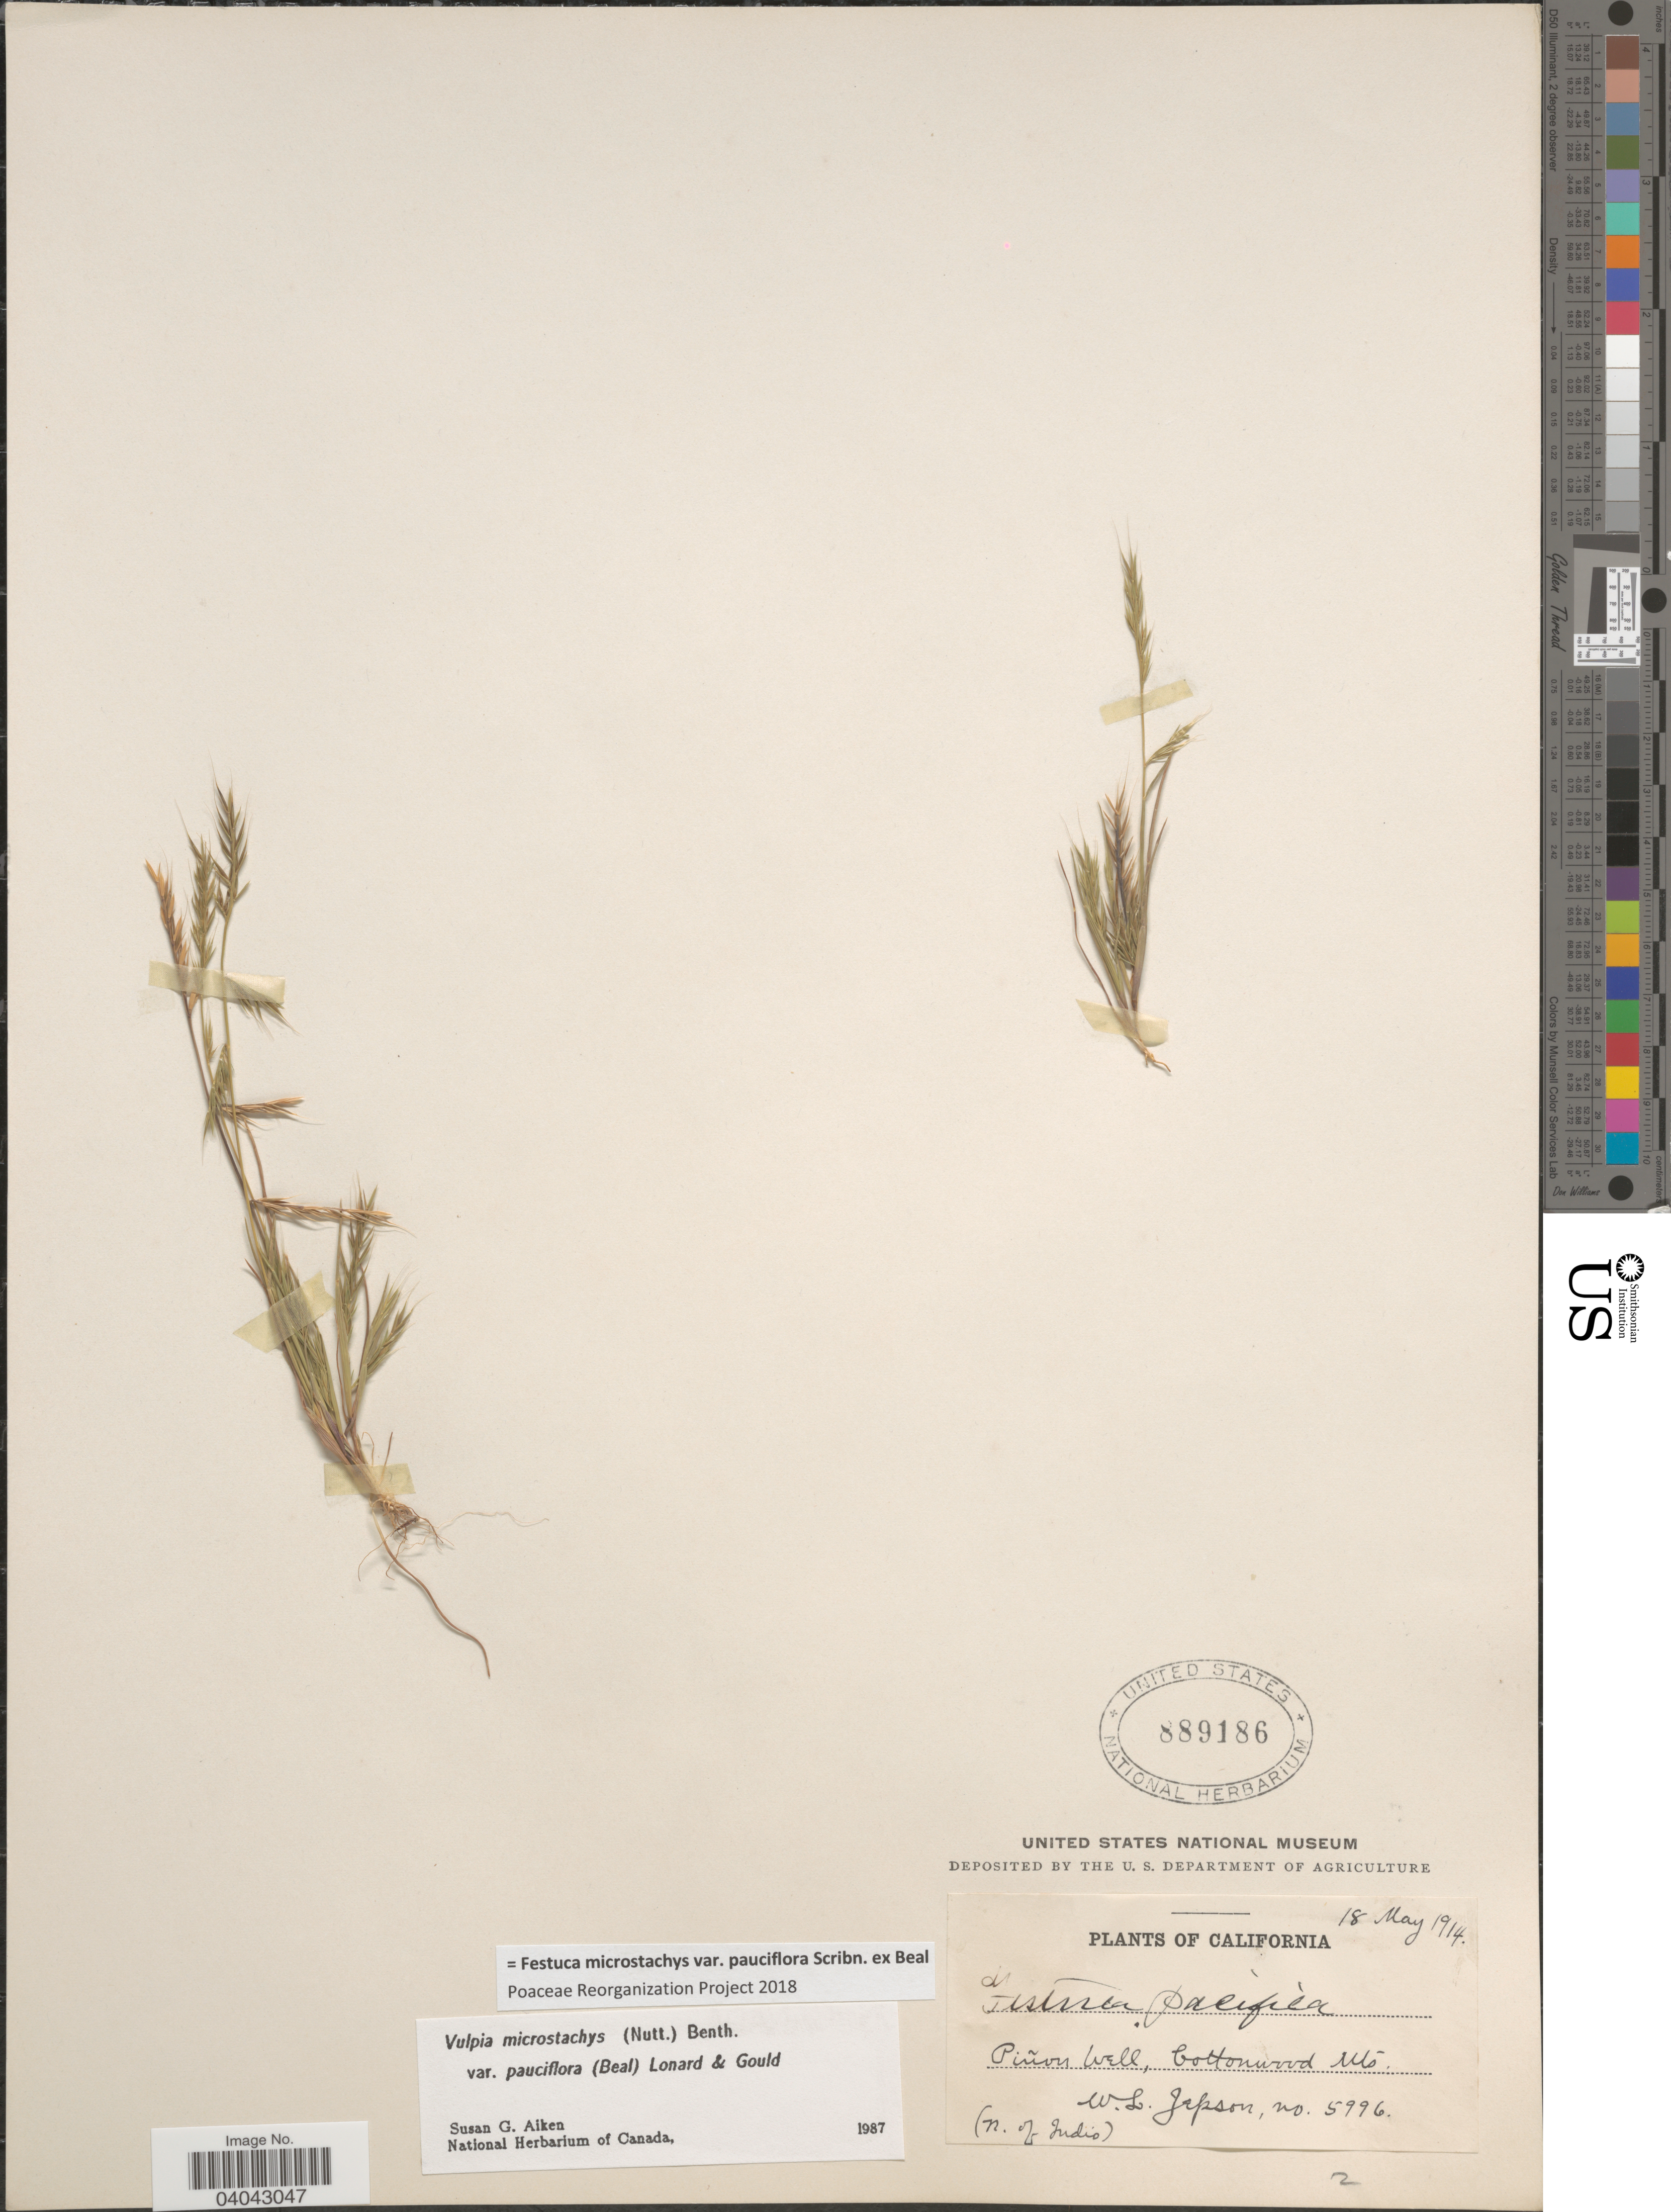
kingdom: Plantae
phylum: Tracheophyta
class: Liliopsida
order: Poales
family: Poaceae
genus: Festuca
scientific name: Festuca microstachys var. pauciflora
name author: Scribn. ex W.J. Beal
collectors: W. L. Jepson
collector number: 5996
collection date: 1914-05-18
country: United States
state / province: California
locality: Piñon Well, Cottonwood Mts. (N. of Judio).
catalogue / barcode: US 889186